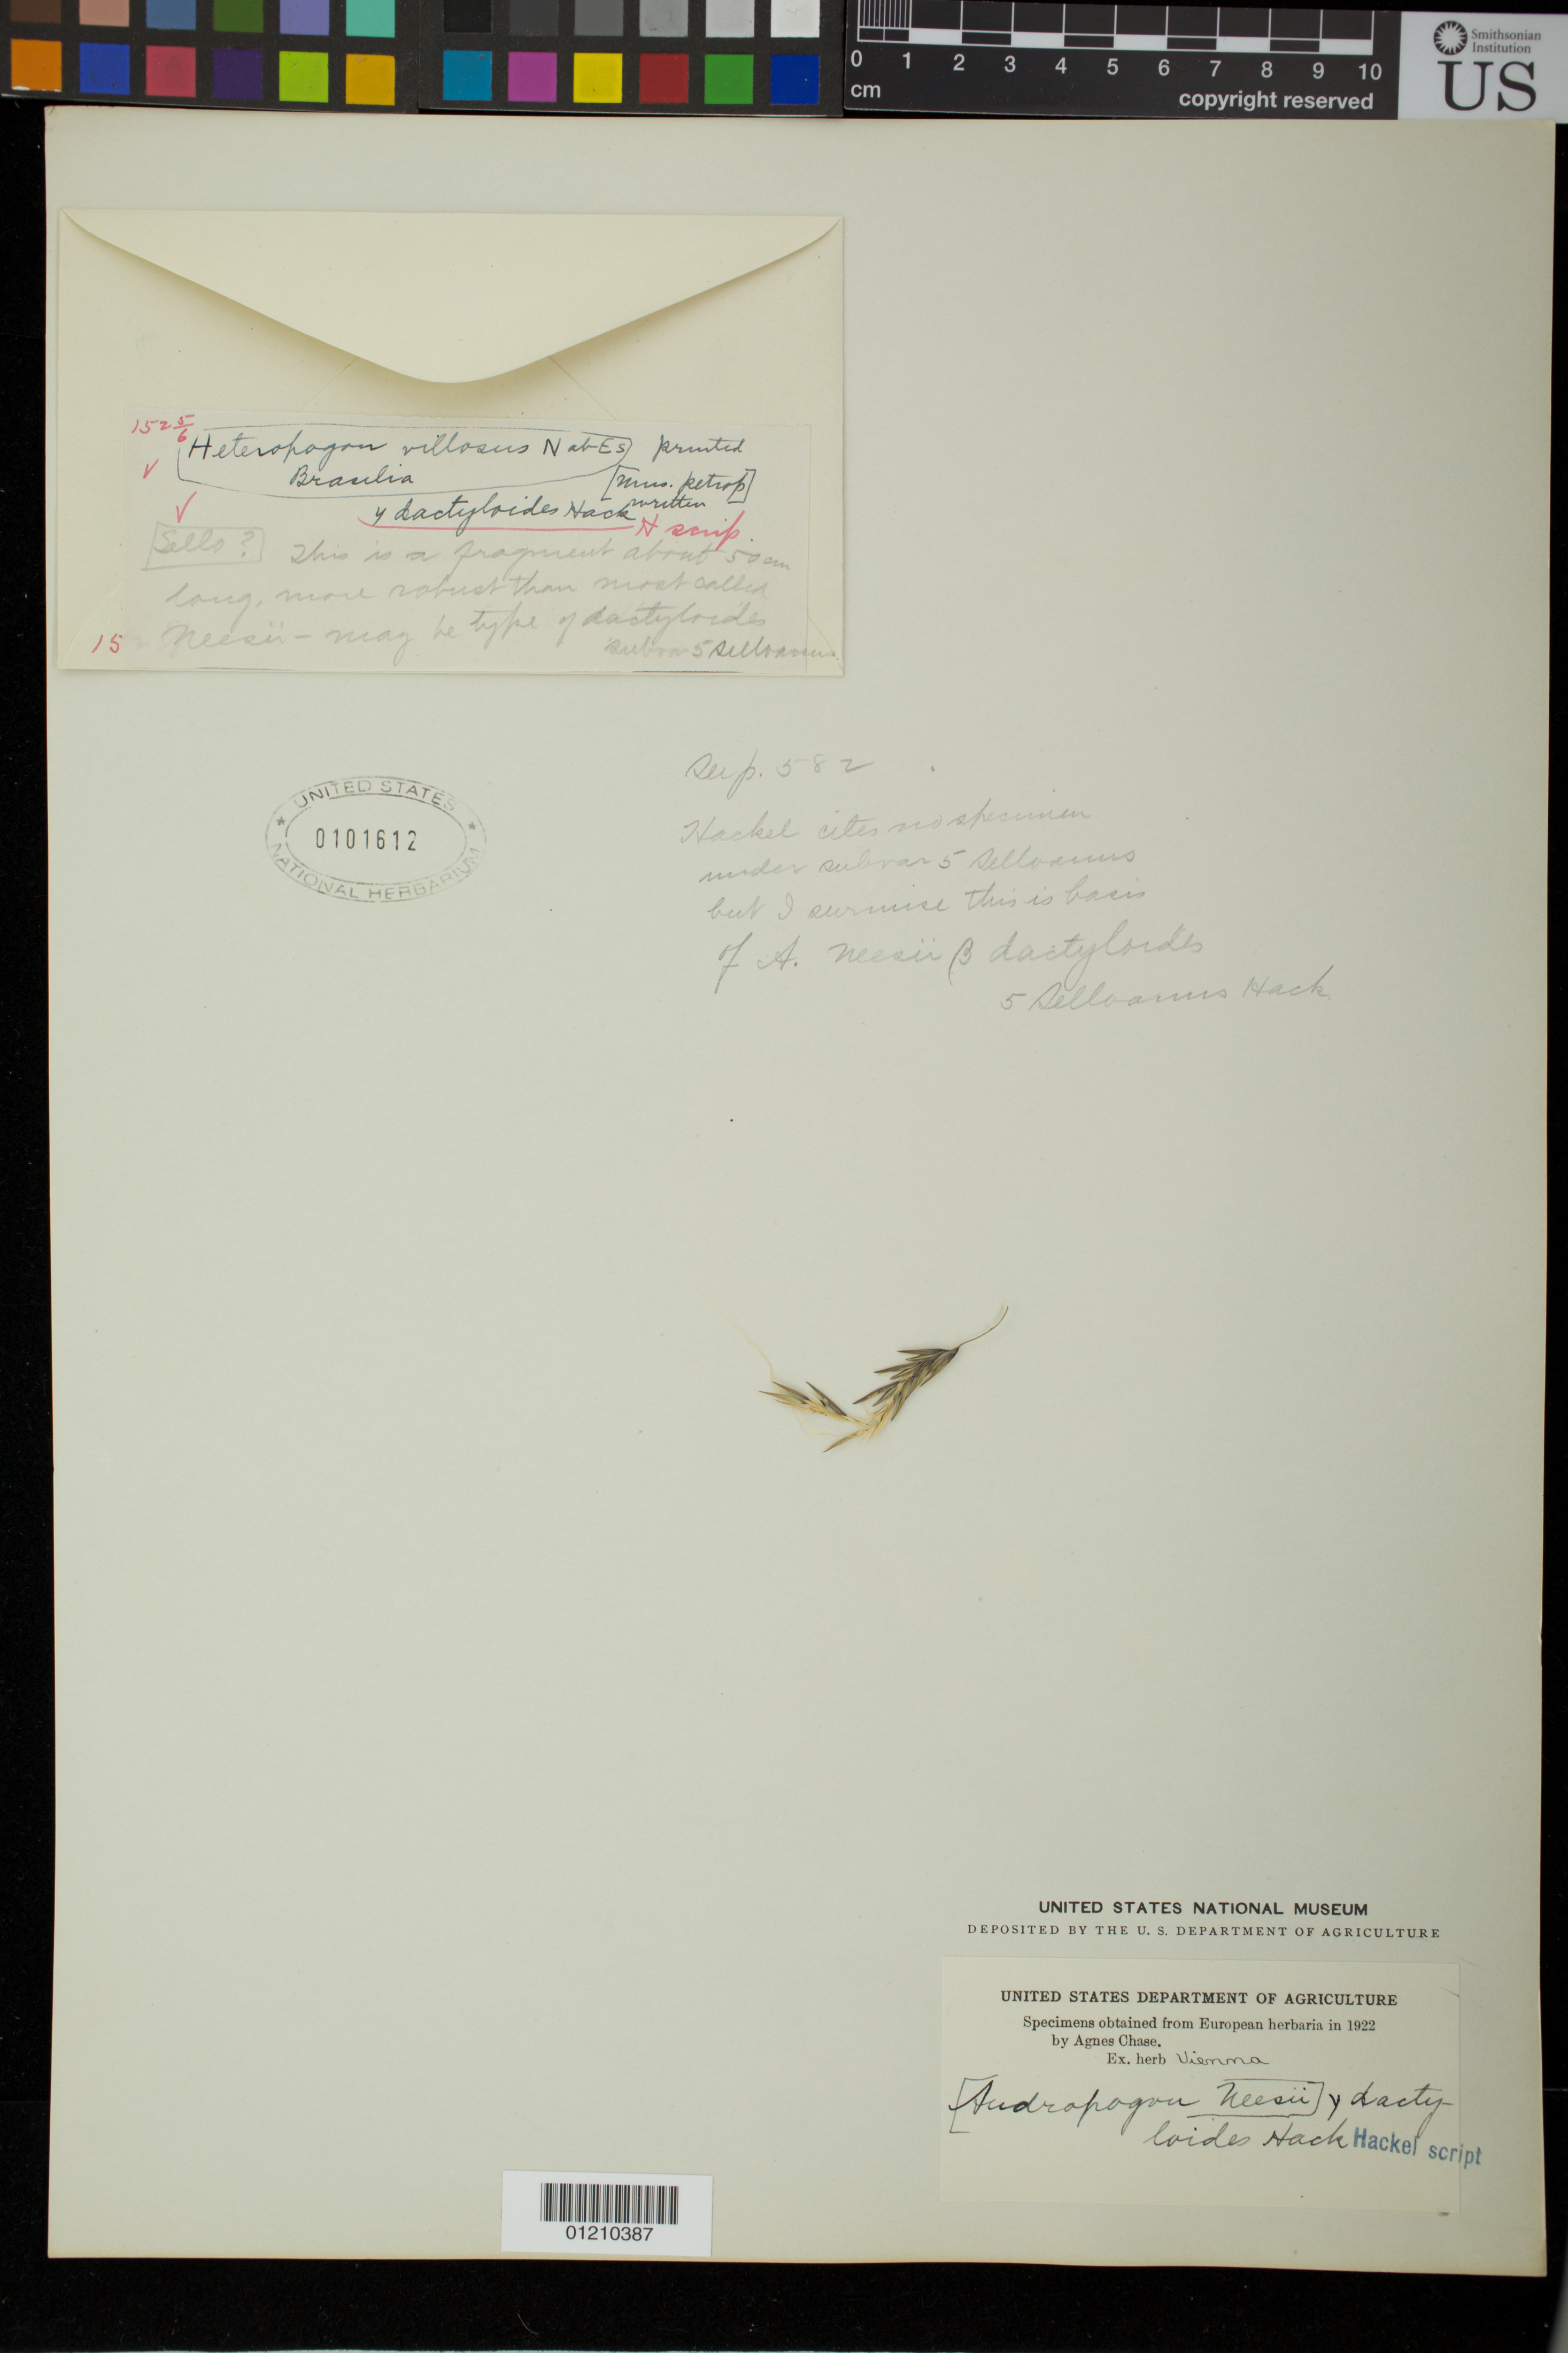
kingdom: Plantae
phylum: Tracheophyta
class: Liliopsida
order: Poales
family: Poaceae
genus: Heteropogon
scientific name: Heteropogon villosus var. dactyloides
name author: Hack.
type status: Possible Type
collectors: F. Sellow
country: Brazil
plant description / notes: Fragmentary material of type specimen ex herb. Berlin.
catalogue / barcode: US 101612